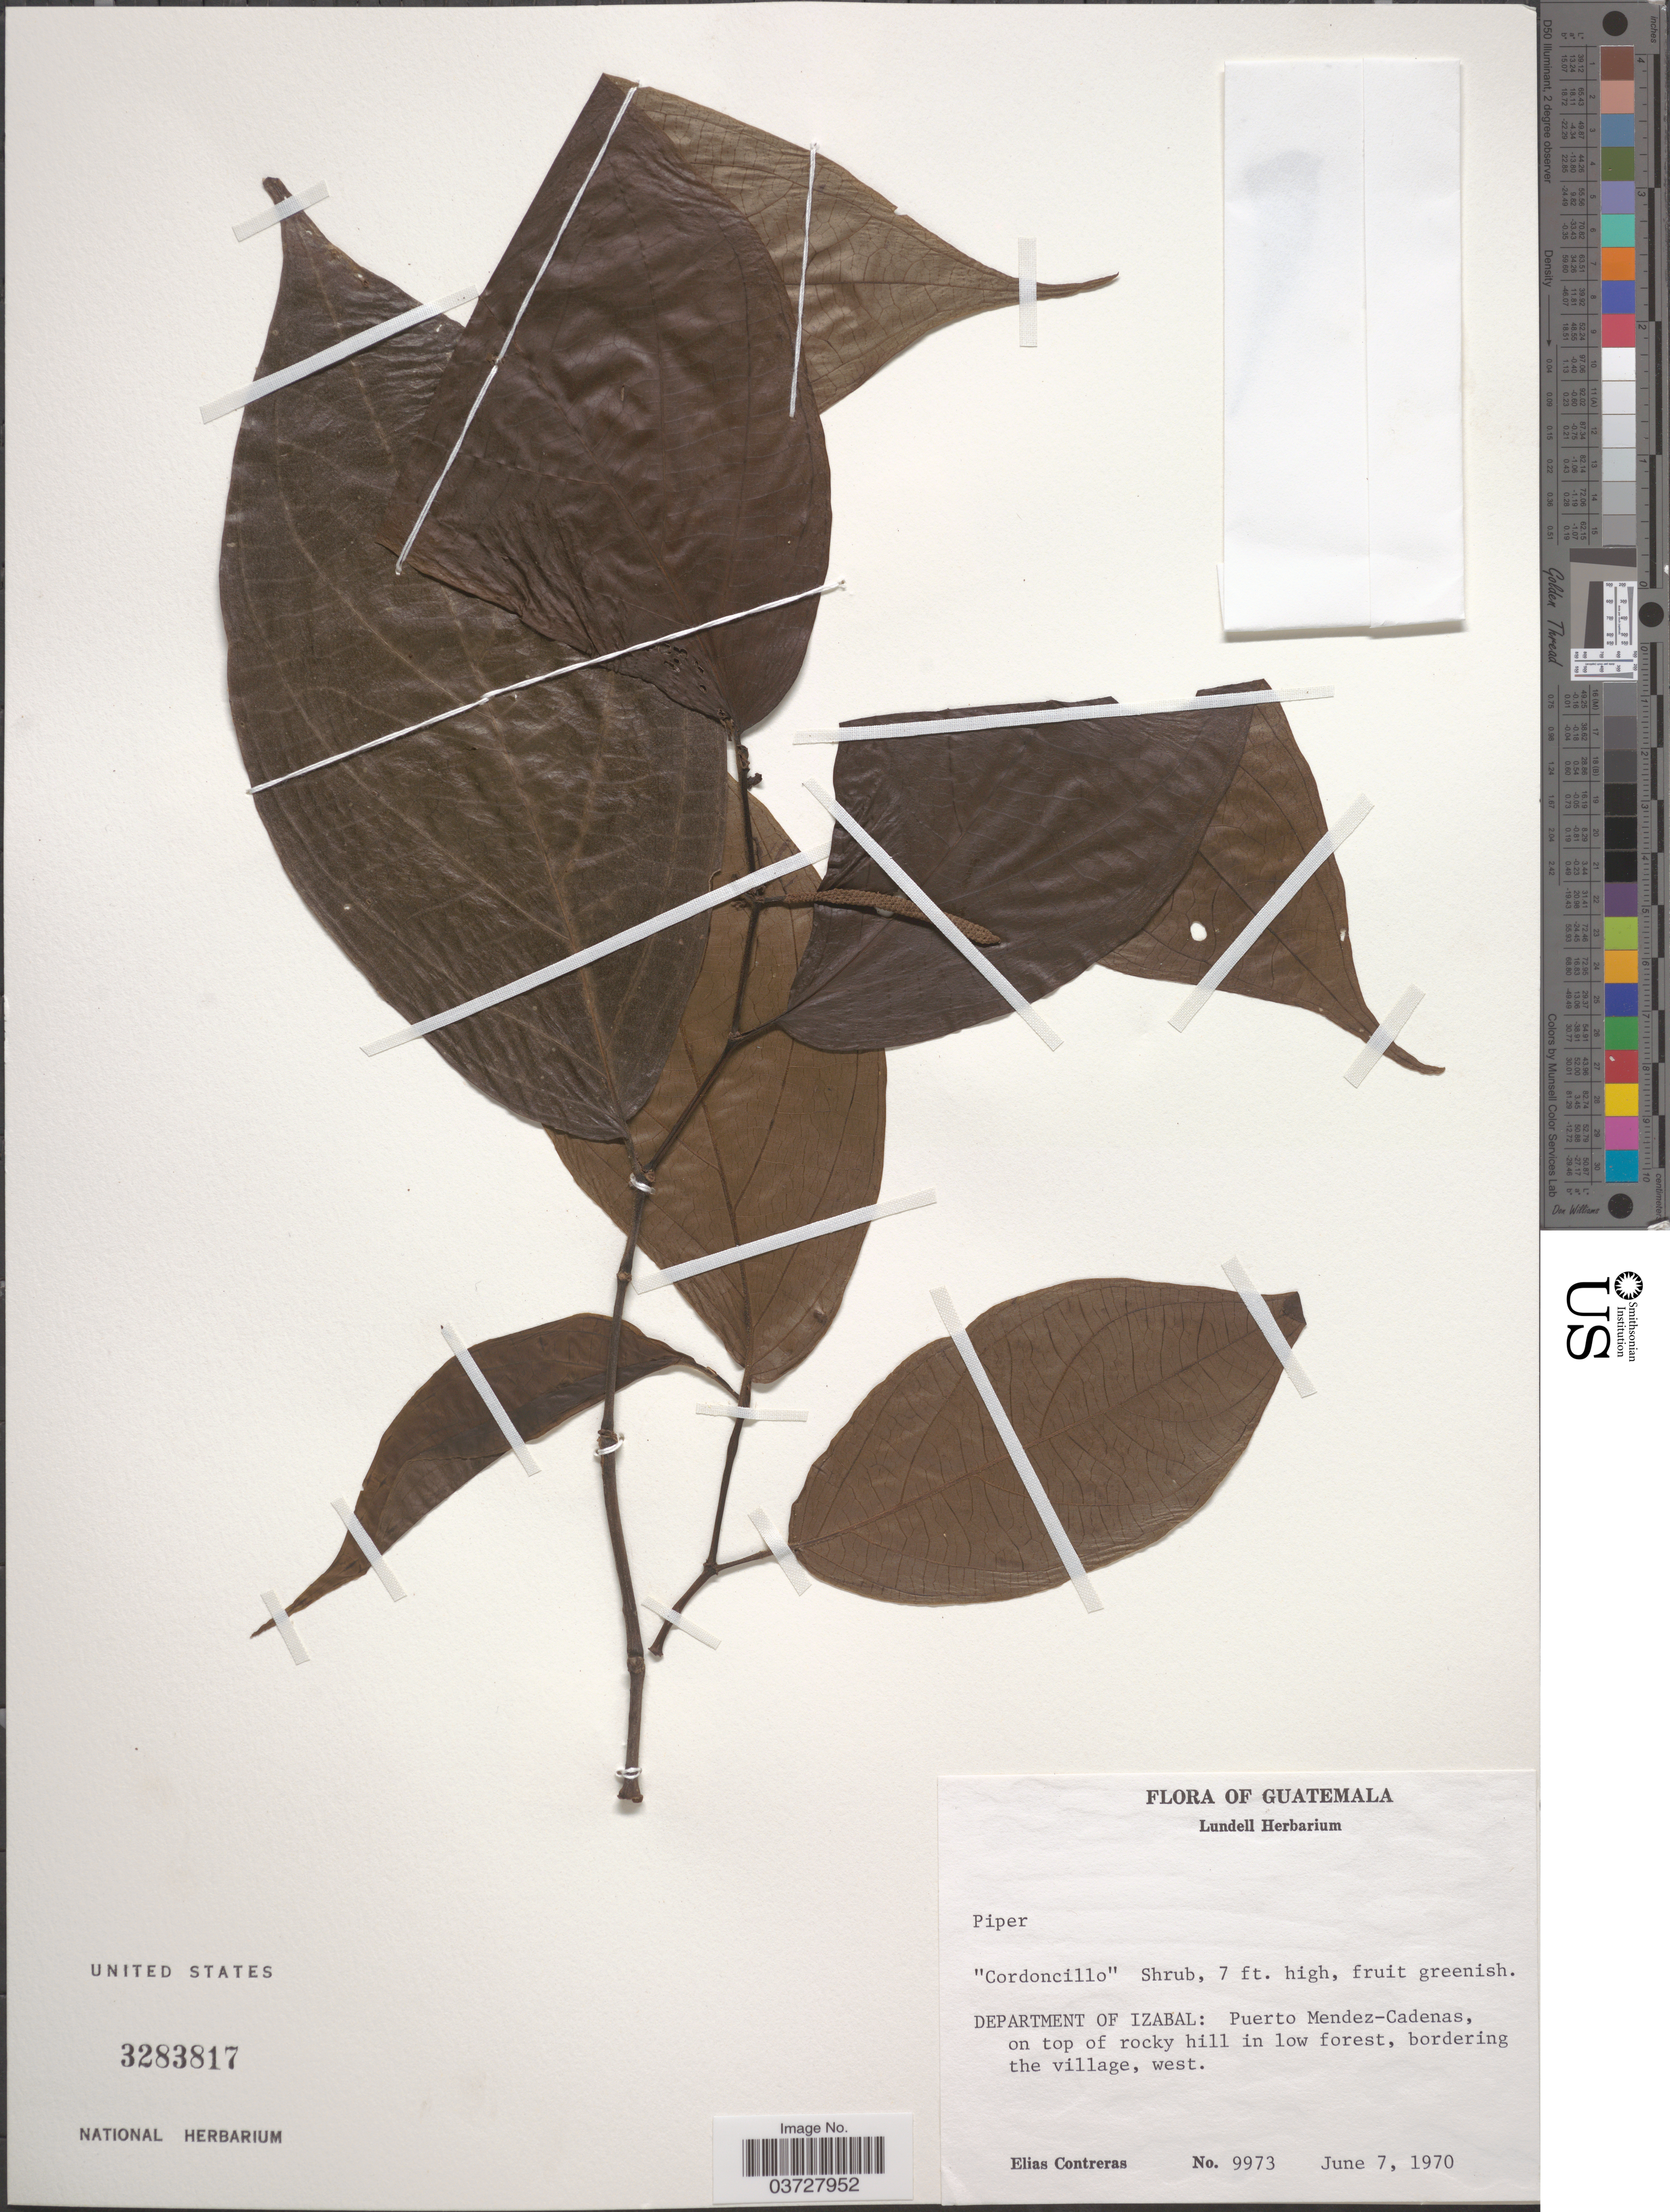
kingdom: Plantae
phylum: Tracheophyta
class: Magnoliopsida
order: Piperales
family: Piperaceae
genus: Piper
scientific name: Piper sp.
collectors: E. Contreras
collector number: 9973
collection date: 1970-06-07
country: Guatemala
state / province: Izabal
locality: Department of Izabal: Puerto Mendez-Cadenas, on top of rocky hill in low forest, bordering the village, west.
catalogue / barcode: US 3283817